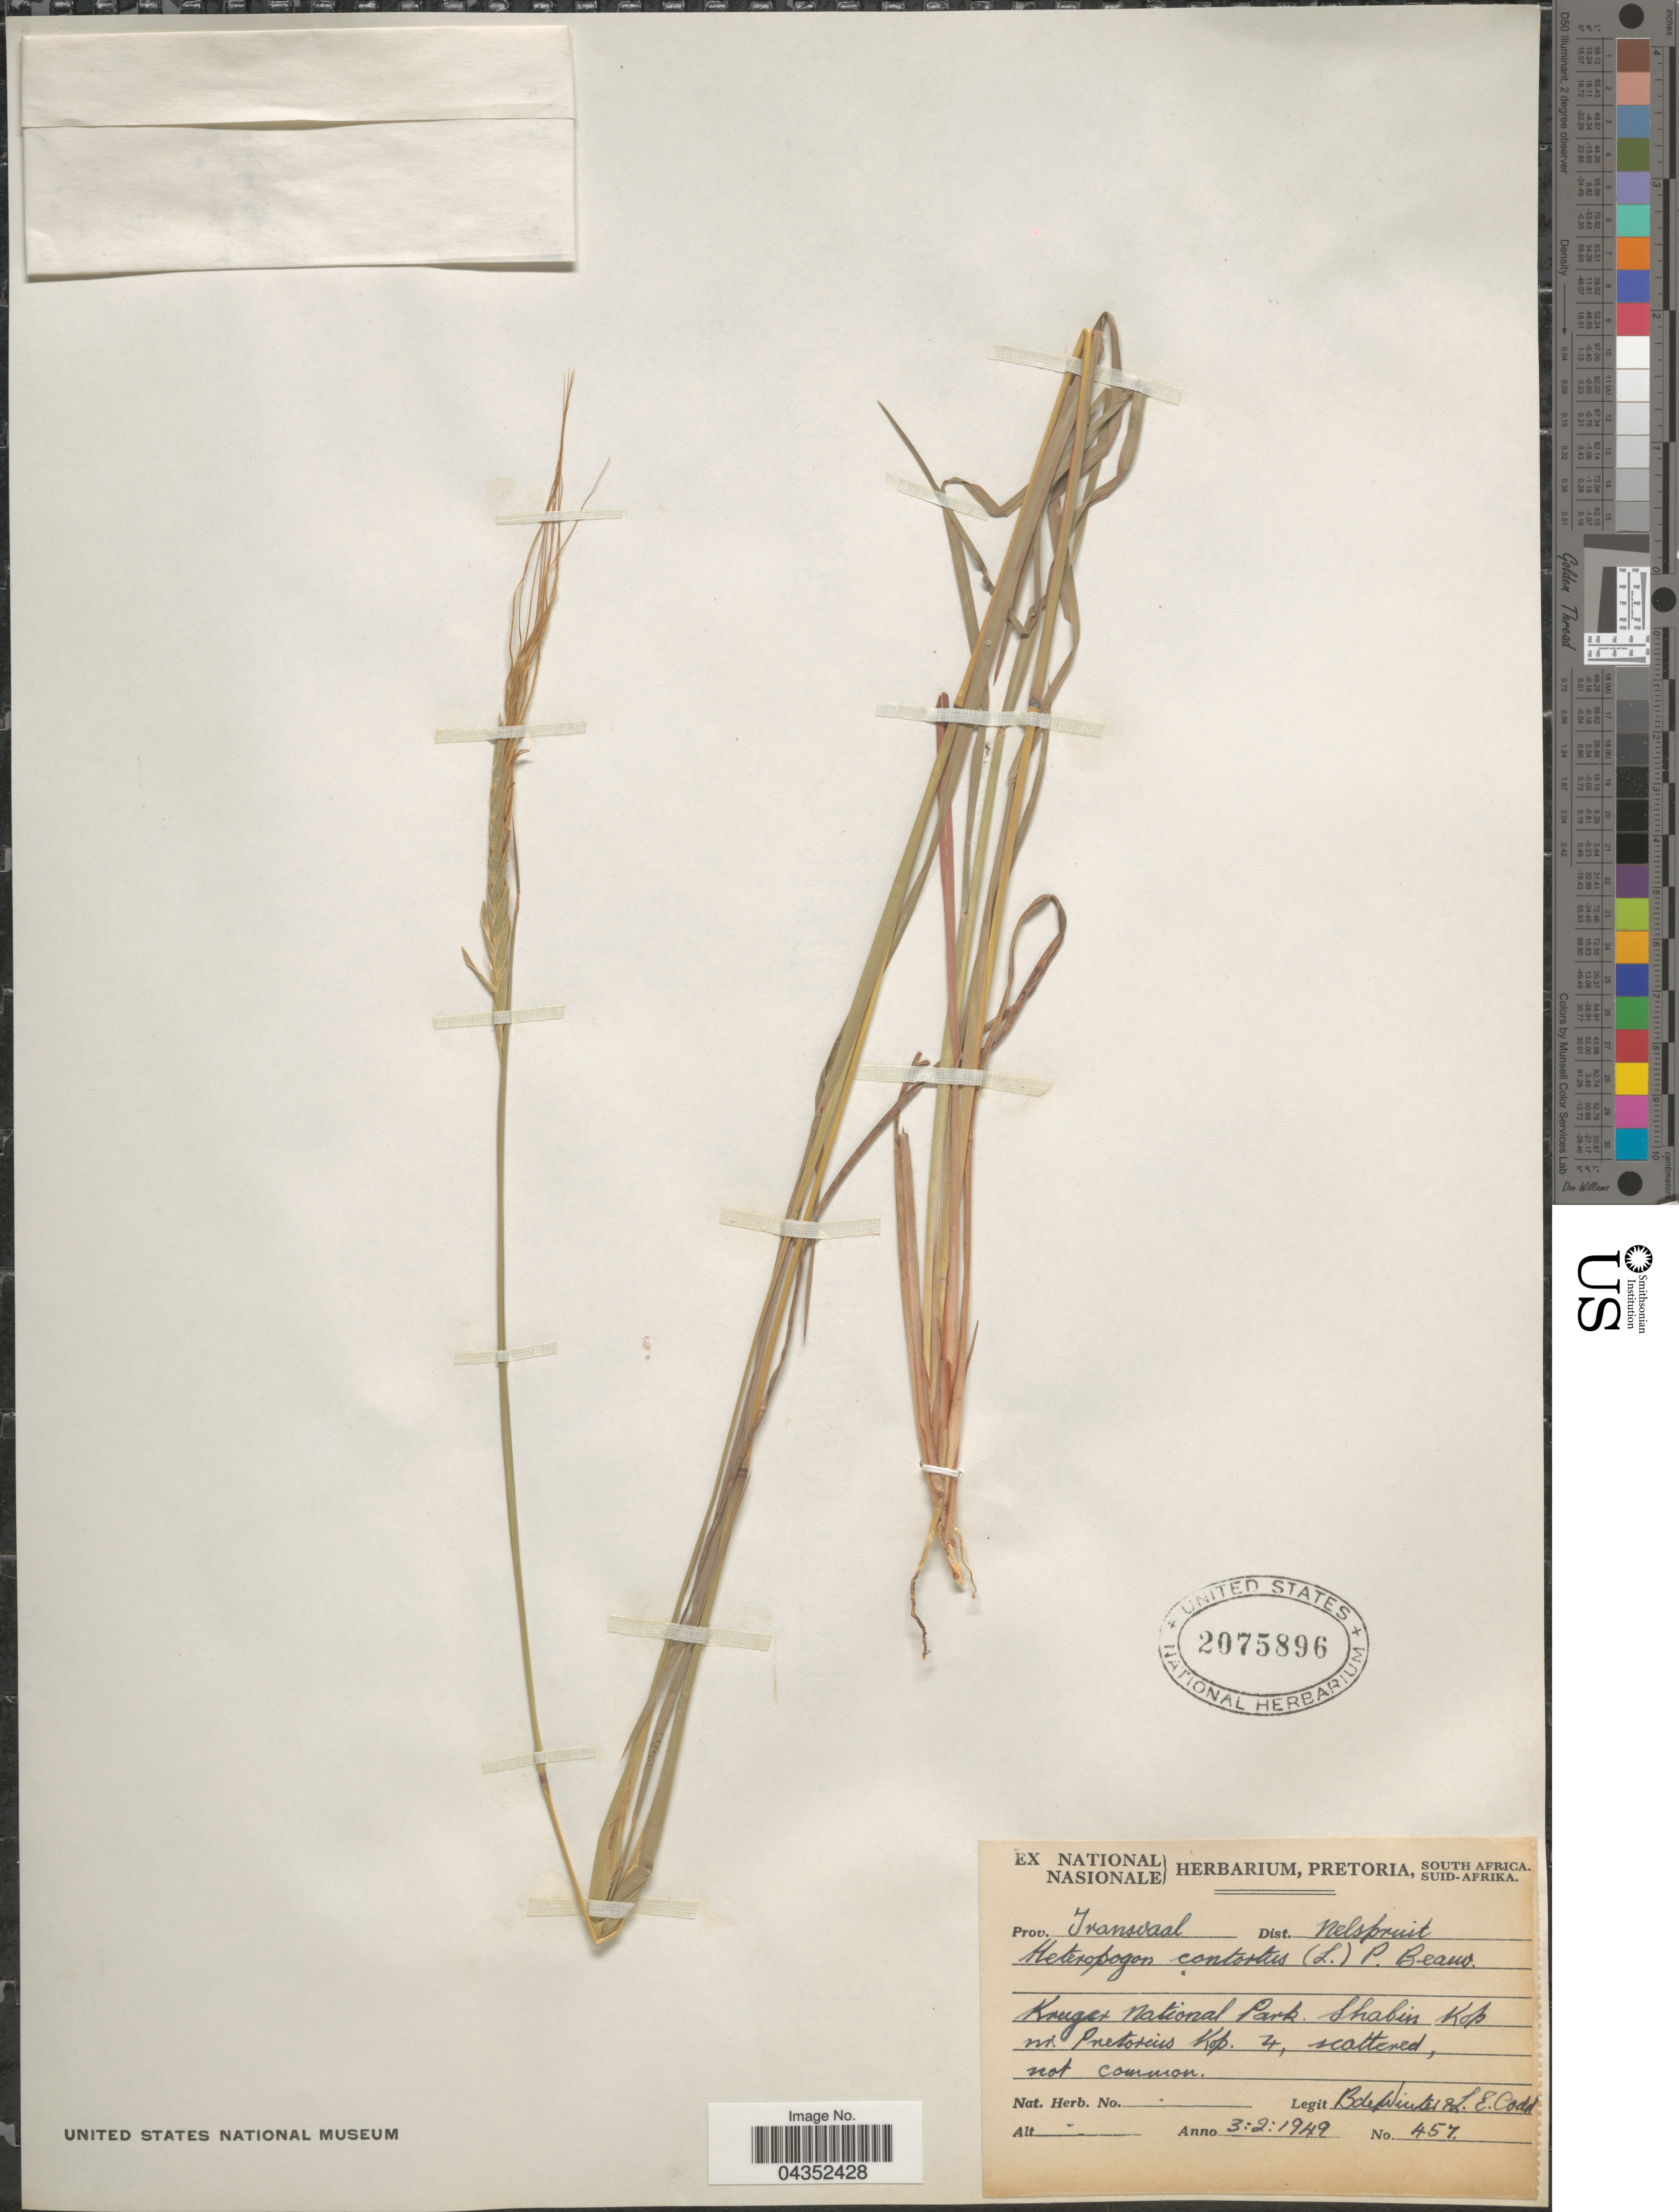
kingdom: Plantae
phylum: Tracheophyta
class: Liliopsida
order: Poales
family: Poaceae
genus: Heteropogon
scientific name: Heteropogon contortus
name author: (L.) P. Beauv. ex Roem. & Schult.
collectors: B. De Winter & L. Codd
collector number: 457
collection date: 1949-02-03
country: South Africa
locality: Prov. Transvaal. Dist. Nelspruit. Kruger National Park. Shabin Kop nr. Pretorius Kop 4.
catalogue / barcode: US 2075896